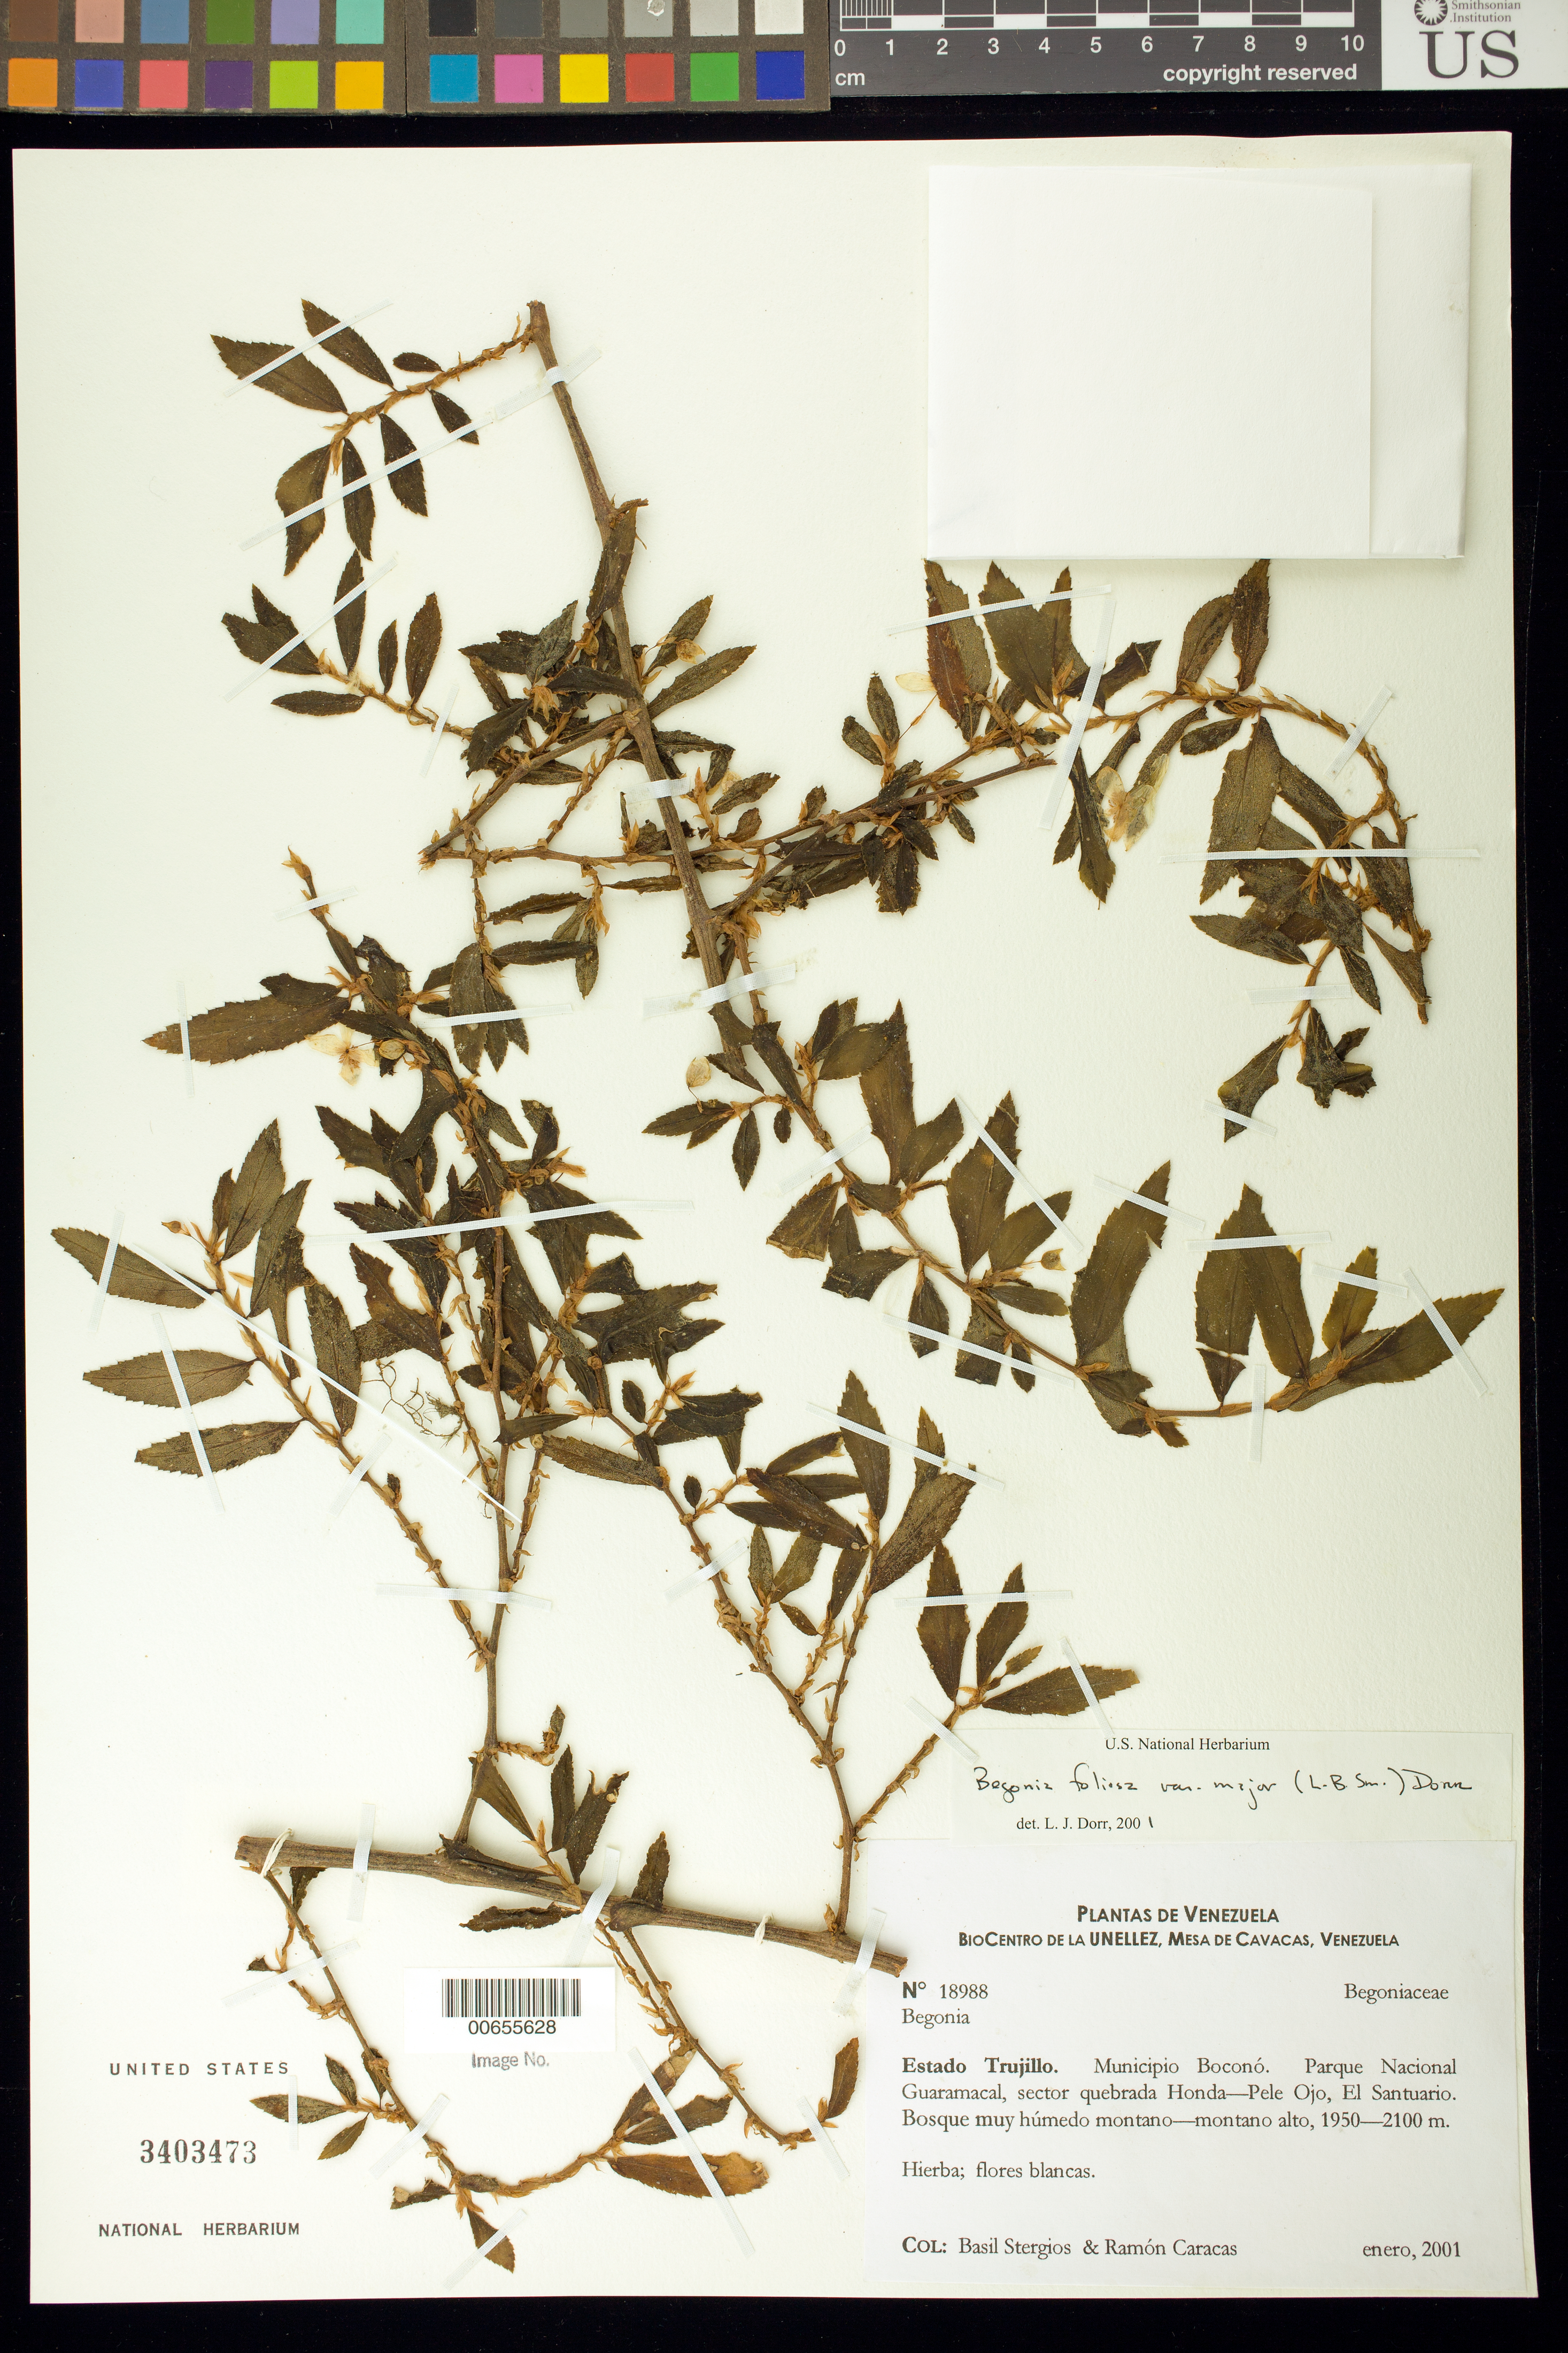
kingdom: Plantae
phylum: Tracheophyta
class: Magnoliopsida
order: Cucurbitales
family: Begoniaceae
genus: Begonia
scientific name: Begonia foliosa var. major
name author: (L.B. Sm.) Dorr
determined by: Dorr, L. J., (BOT), Smithsonian Institution - National Museum of Natural History (UNITED STATES)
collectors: B. G. Stergios & R. Caracas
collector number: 18988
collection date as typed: Jan 2001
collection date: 2001-01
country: Venezuela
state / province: Trujillo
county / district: Boconó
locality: Parque Nacional Guaramacal, sector quebrada Honda-Pele Ojo, El Santuario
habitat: Bosque muy húmedo montano-montano alto.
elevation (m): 1950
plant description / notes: CTES, MY, NY, PORT, US, VEN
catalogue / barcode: US 3403473